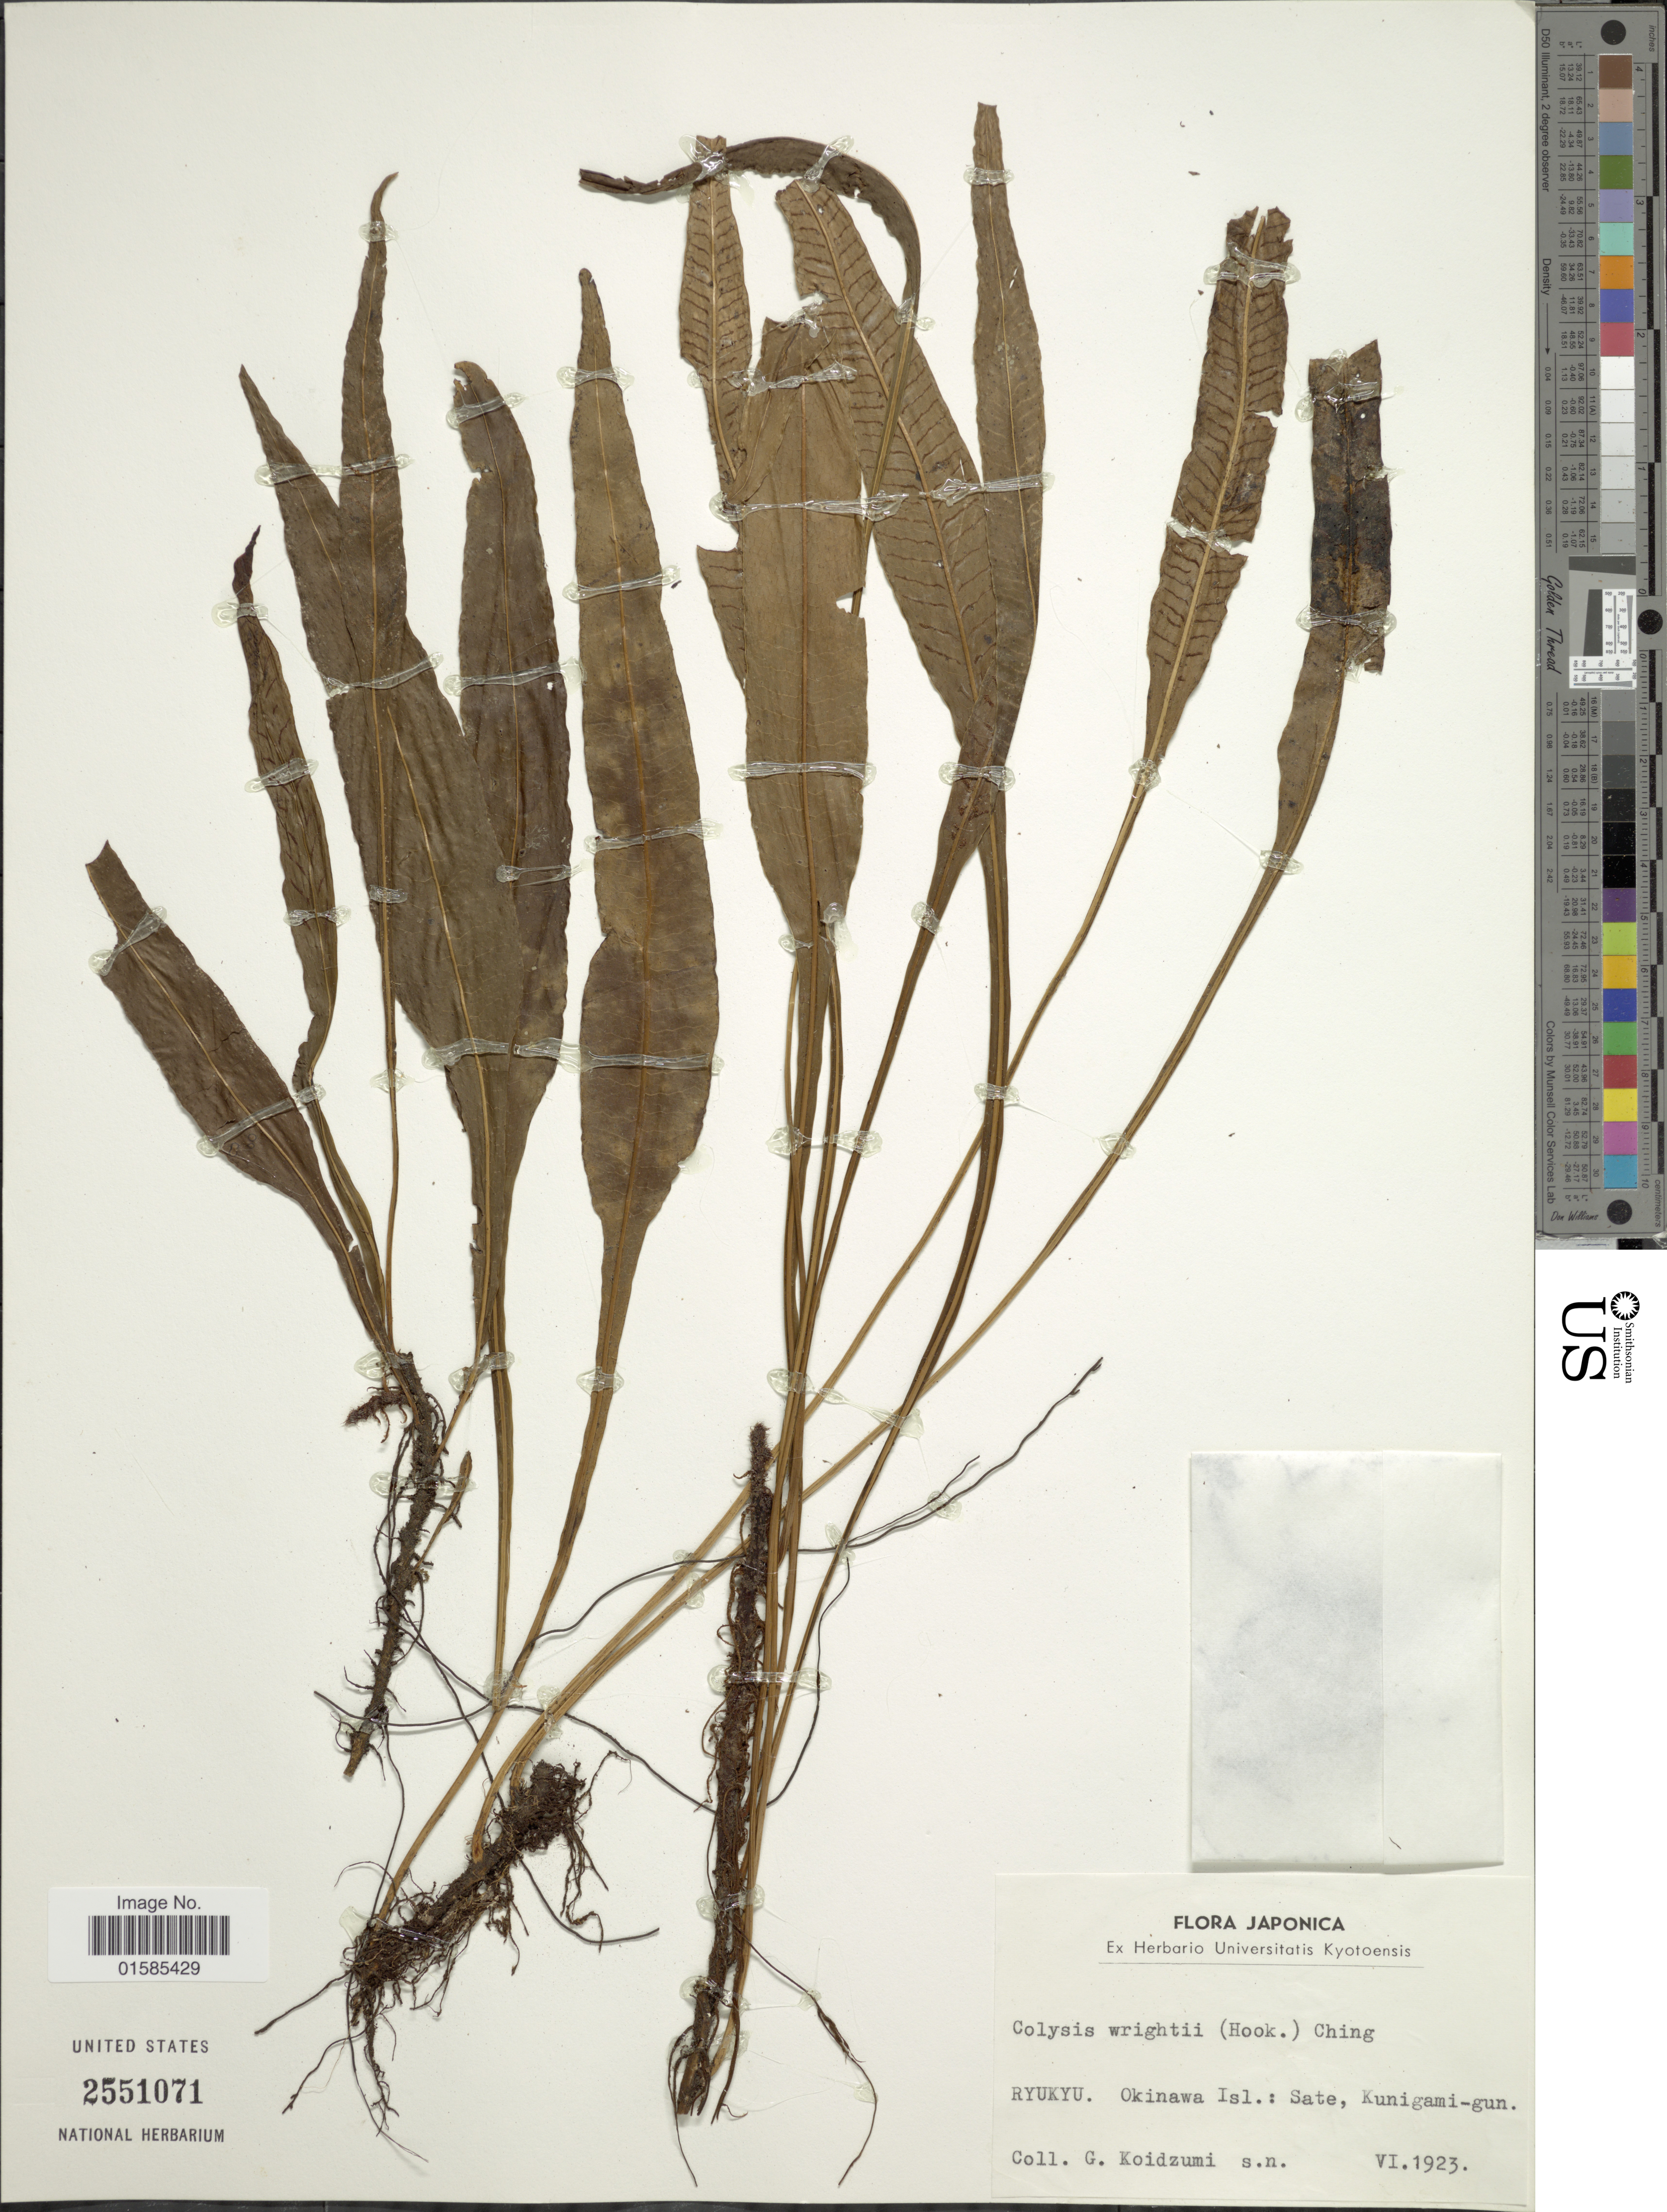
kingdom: Plantae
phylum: Tracheophyta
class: Polypodiopsida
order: Polypodiales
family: Polypodiaceae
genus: Leptochilus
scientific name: Leptochilus wrightii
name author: (Hook.) X.C. Zhang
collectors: G. Koidzumi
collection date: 1923-06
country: Japan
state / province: Okinawa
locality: Japonica, Ryukyu. Okinawa Isl. Sate, Kunigami-gun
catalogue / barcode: US 2551071